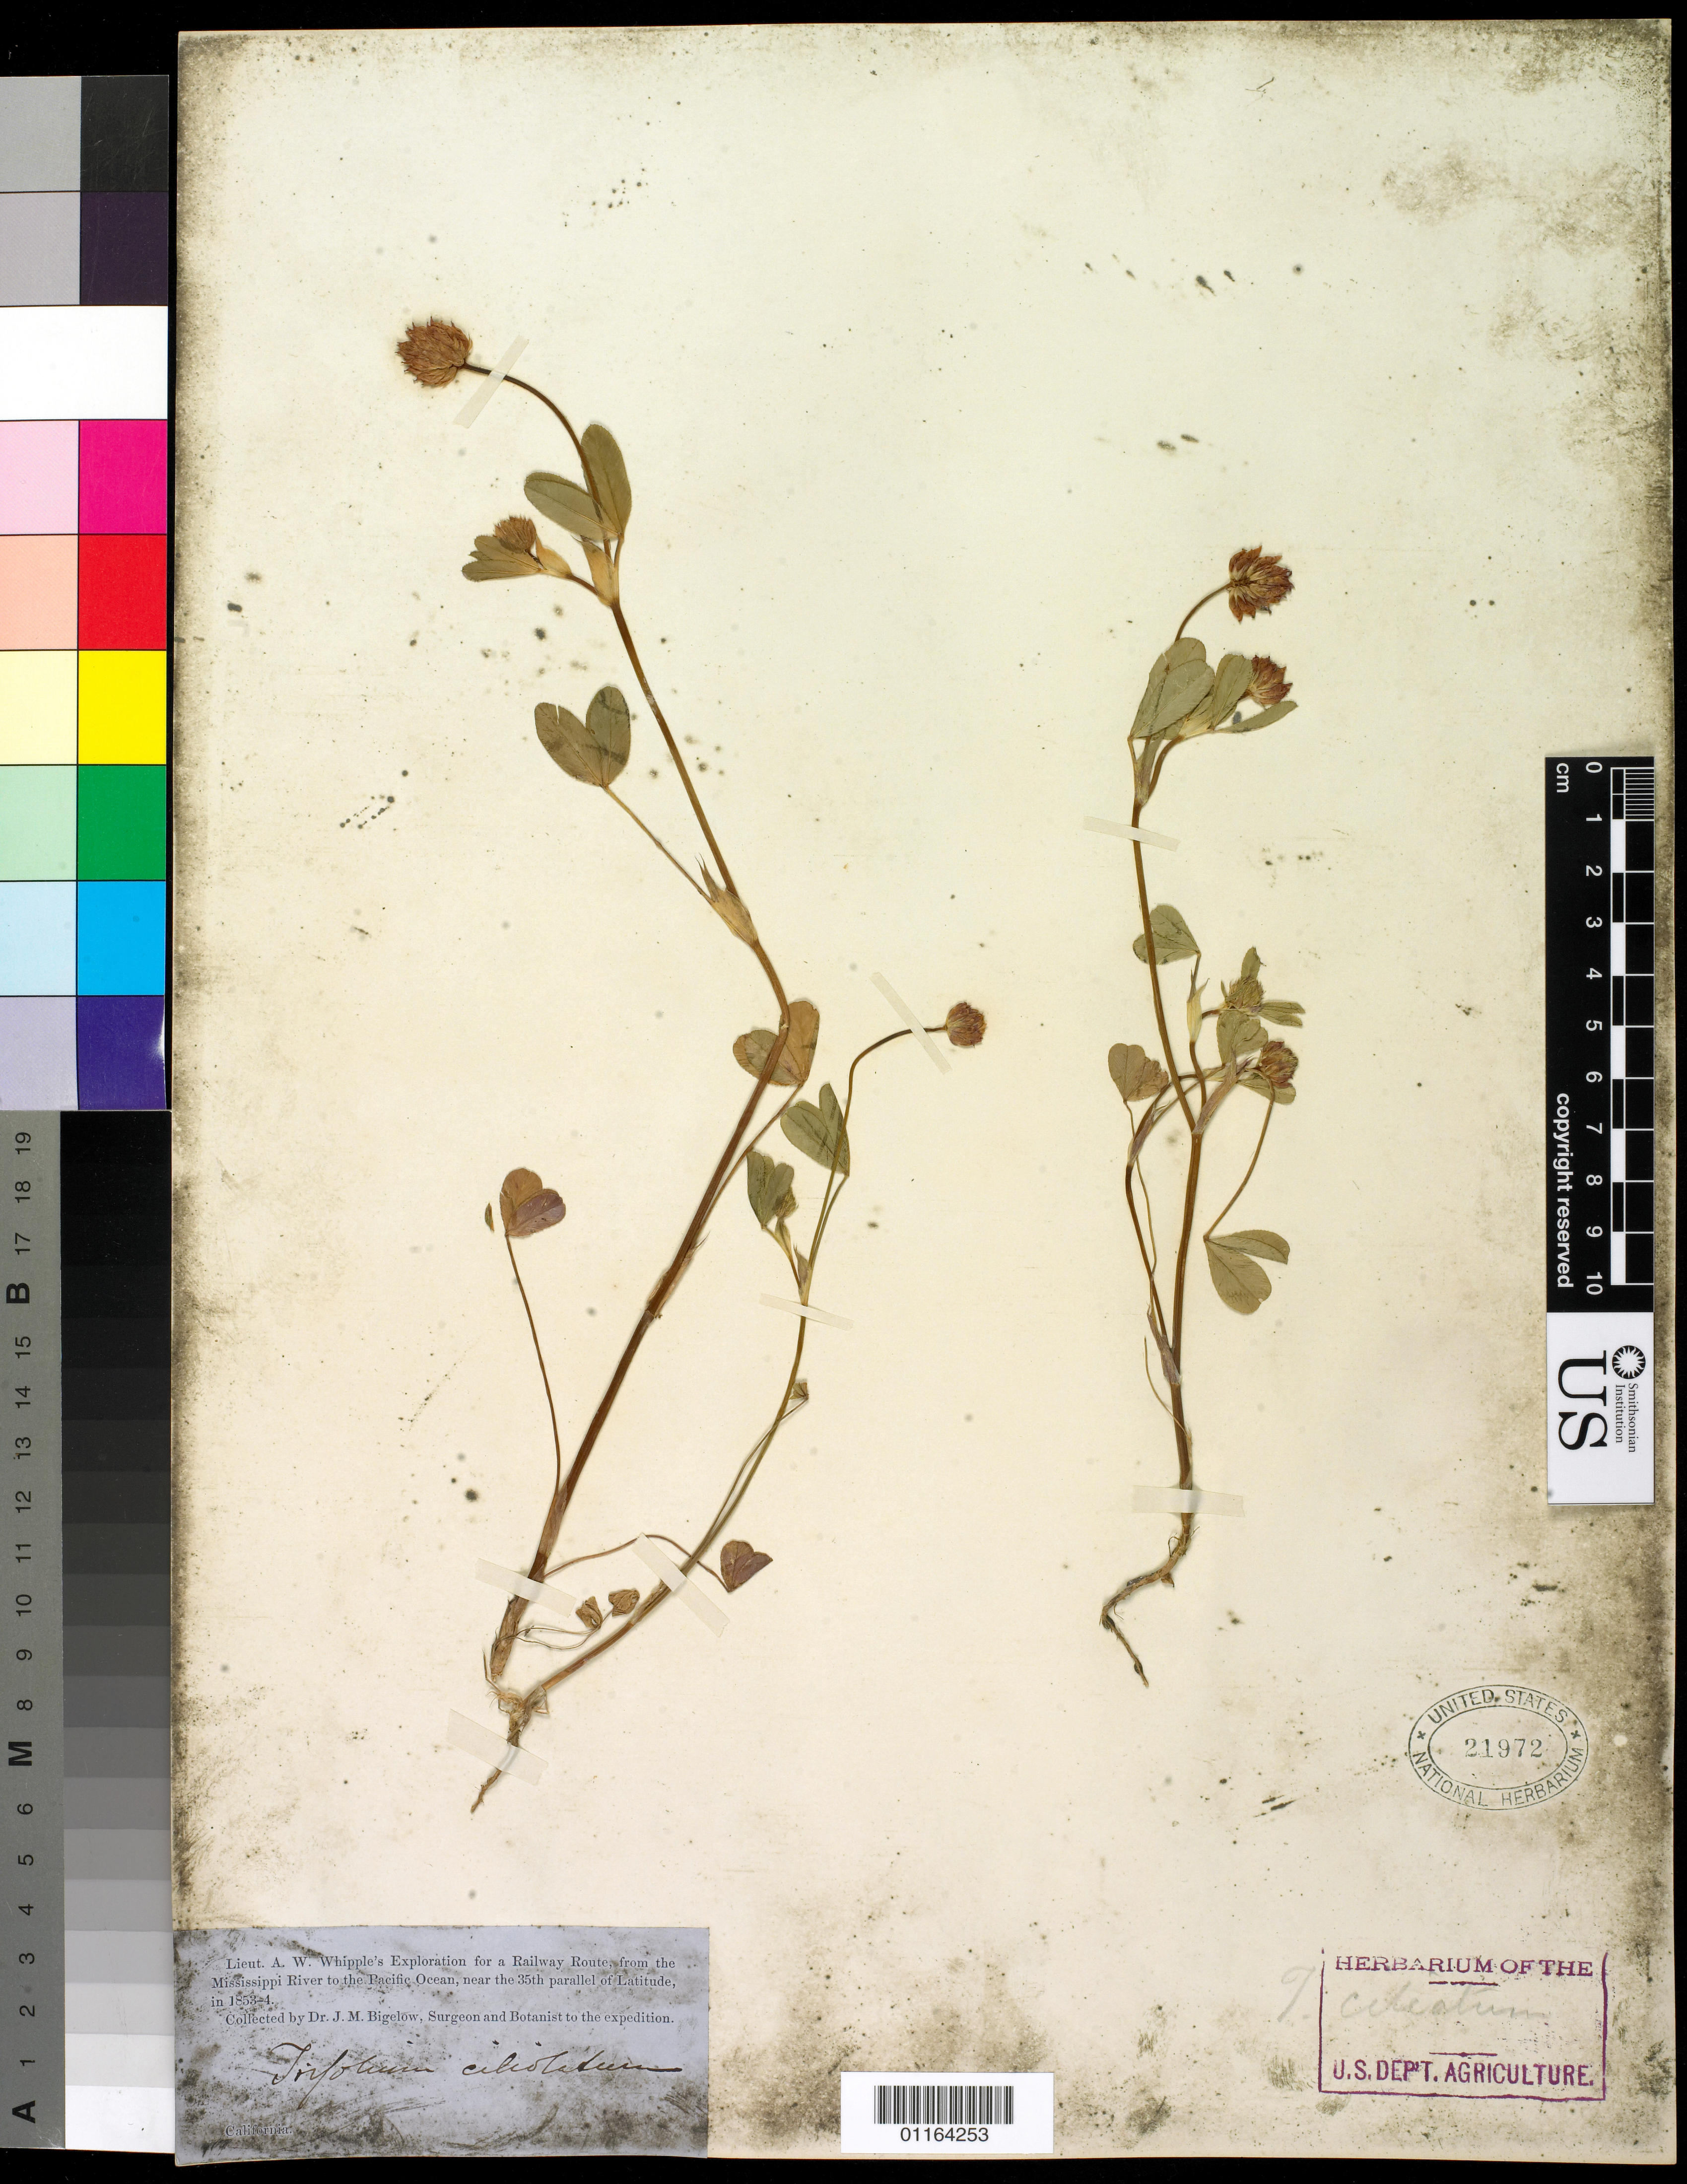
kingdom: Plantae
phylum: Tracheophyta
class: Magnoliopsida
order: Fabales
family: Fabaceae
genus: Trifolium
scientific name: Trifolium ciliolatum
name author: Benth.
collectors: J. M. Bigelow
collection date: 1853/1854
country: United States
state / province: California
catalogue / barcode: US 21972